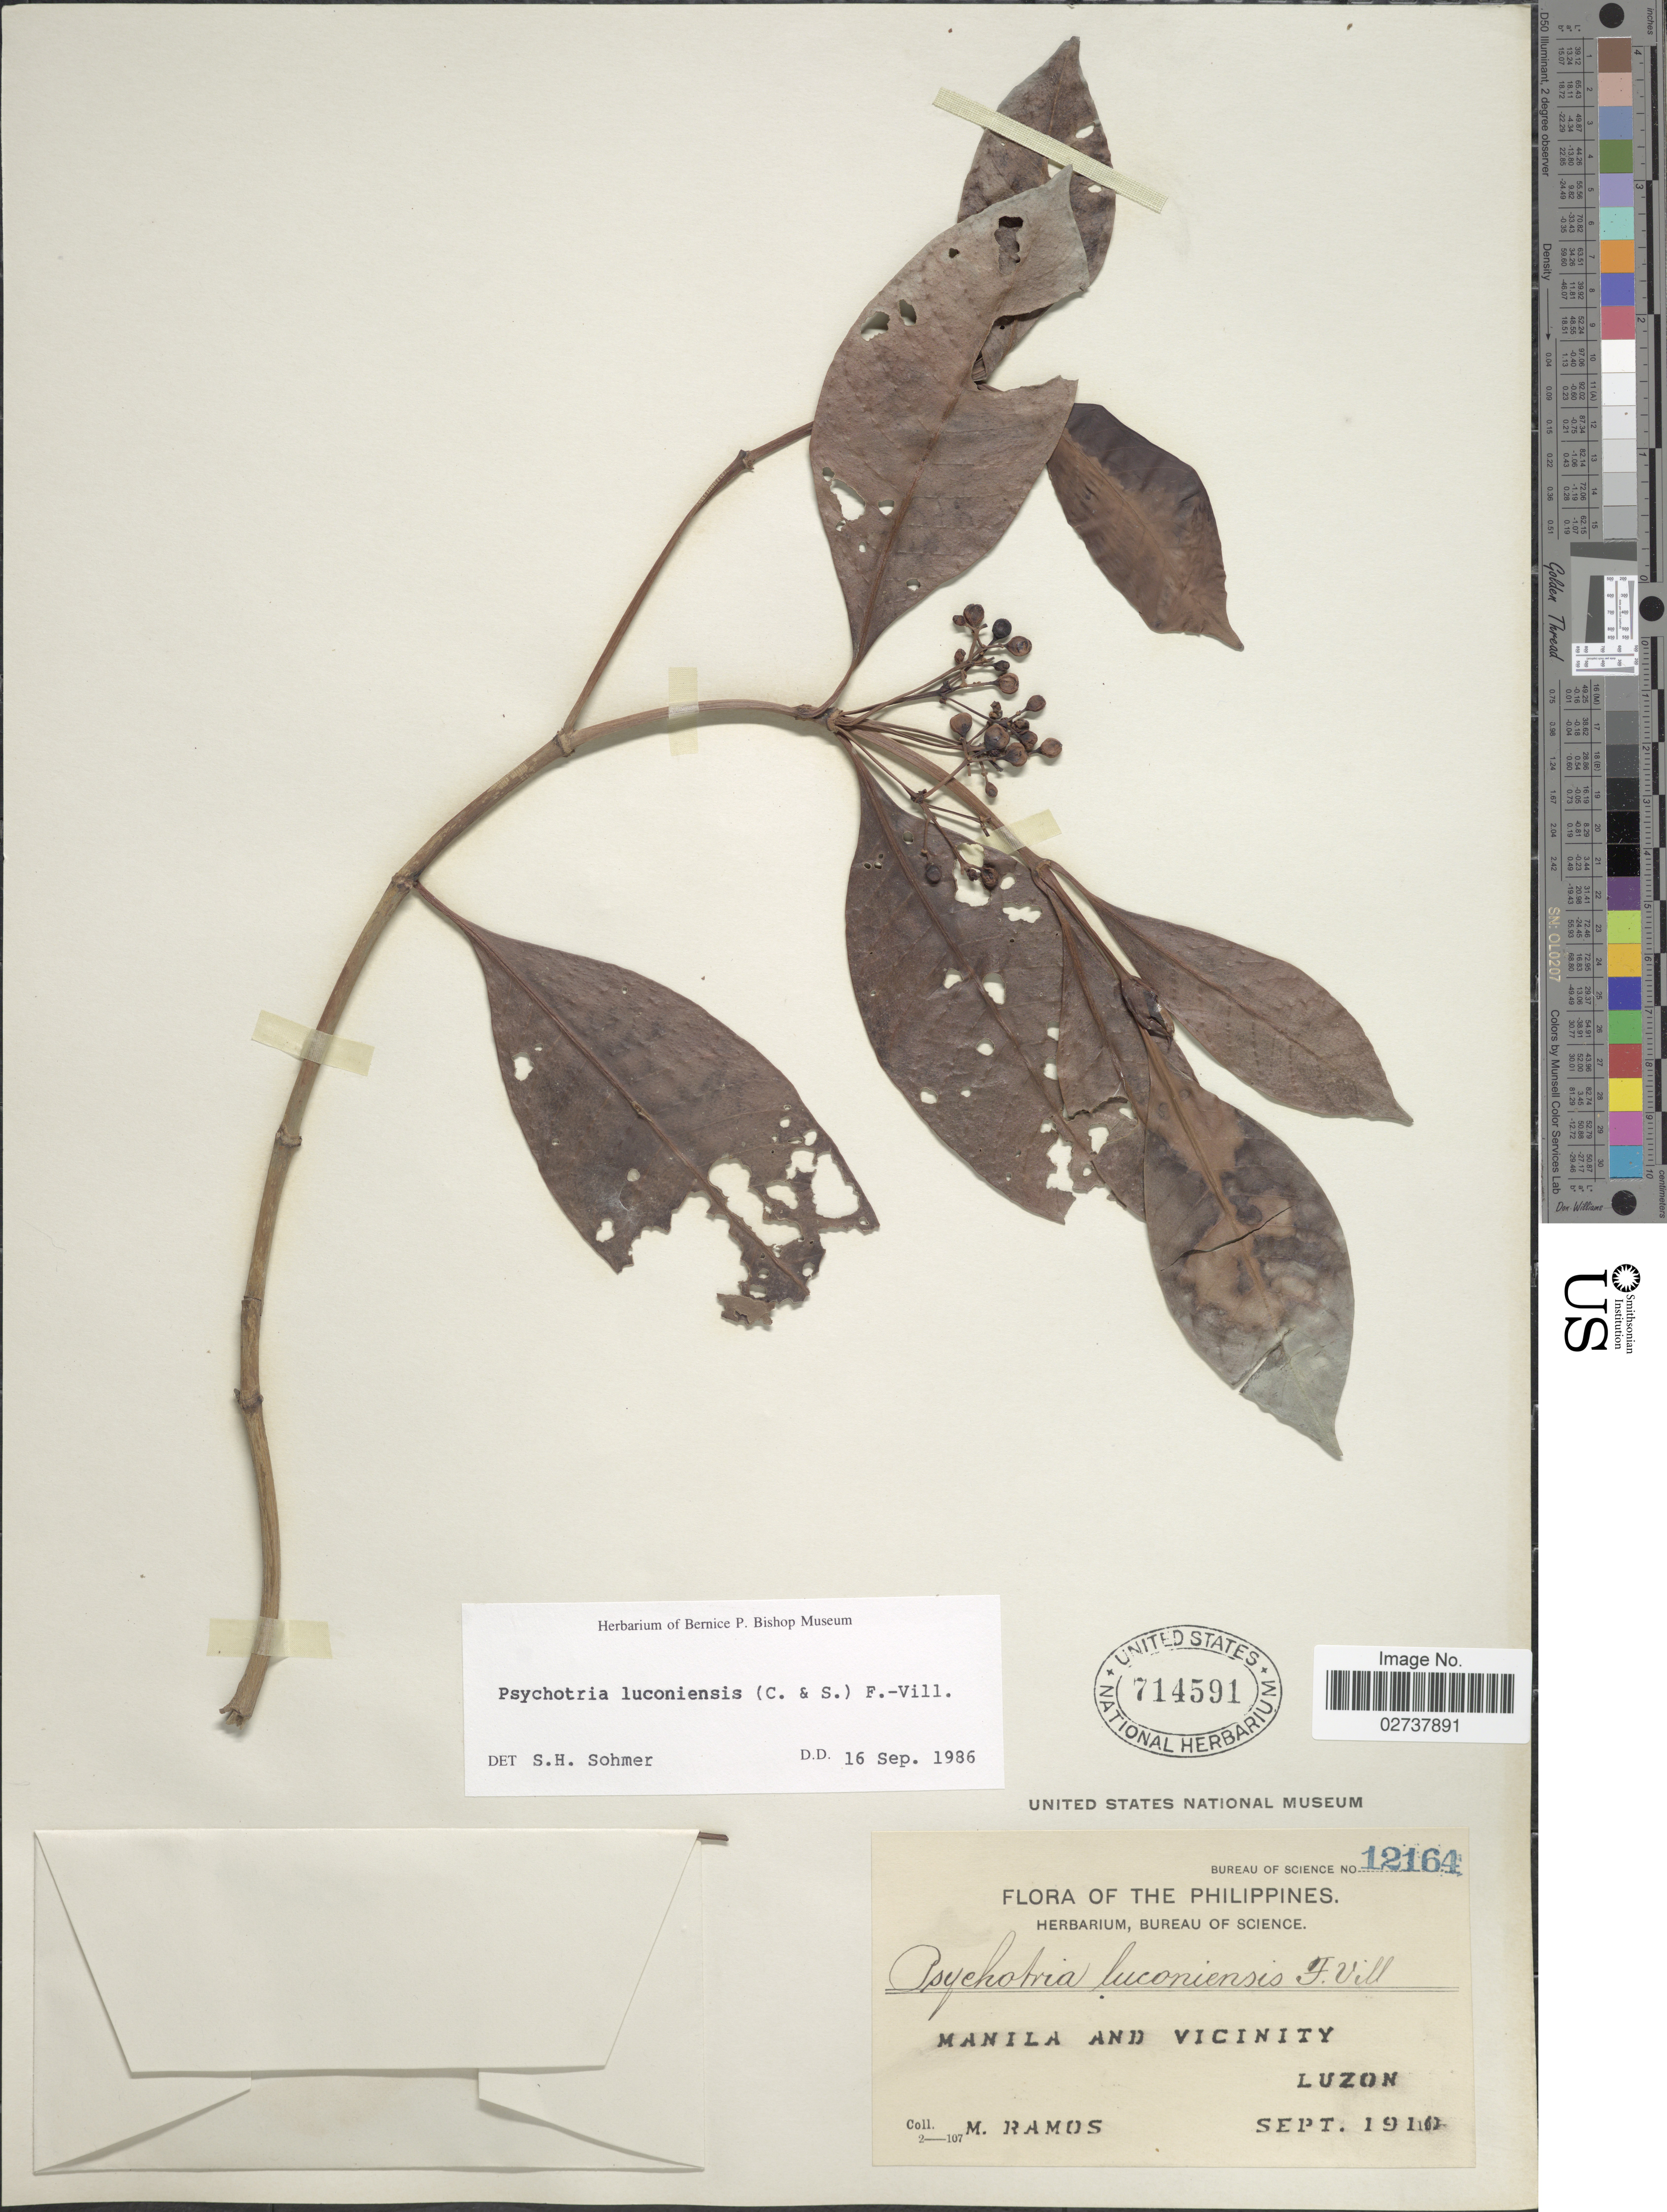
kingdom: Plantae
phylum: Tracheophyta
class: Magnoliopsida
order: Gentianales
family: Rubiaceae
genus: Psychotria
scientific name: Psychotria luzoniensis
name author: (Cham. & Schltdl.) Fern.-Vill.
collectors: M. Ramos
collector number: Bureau of Science 12164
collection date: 1910-09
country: Philippines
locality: Manila and vicinity, Luzon.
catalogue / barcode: US 714591